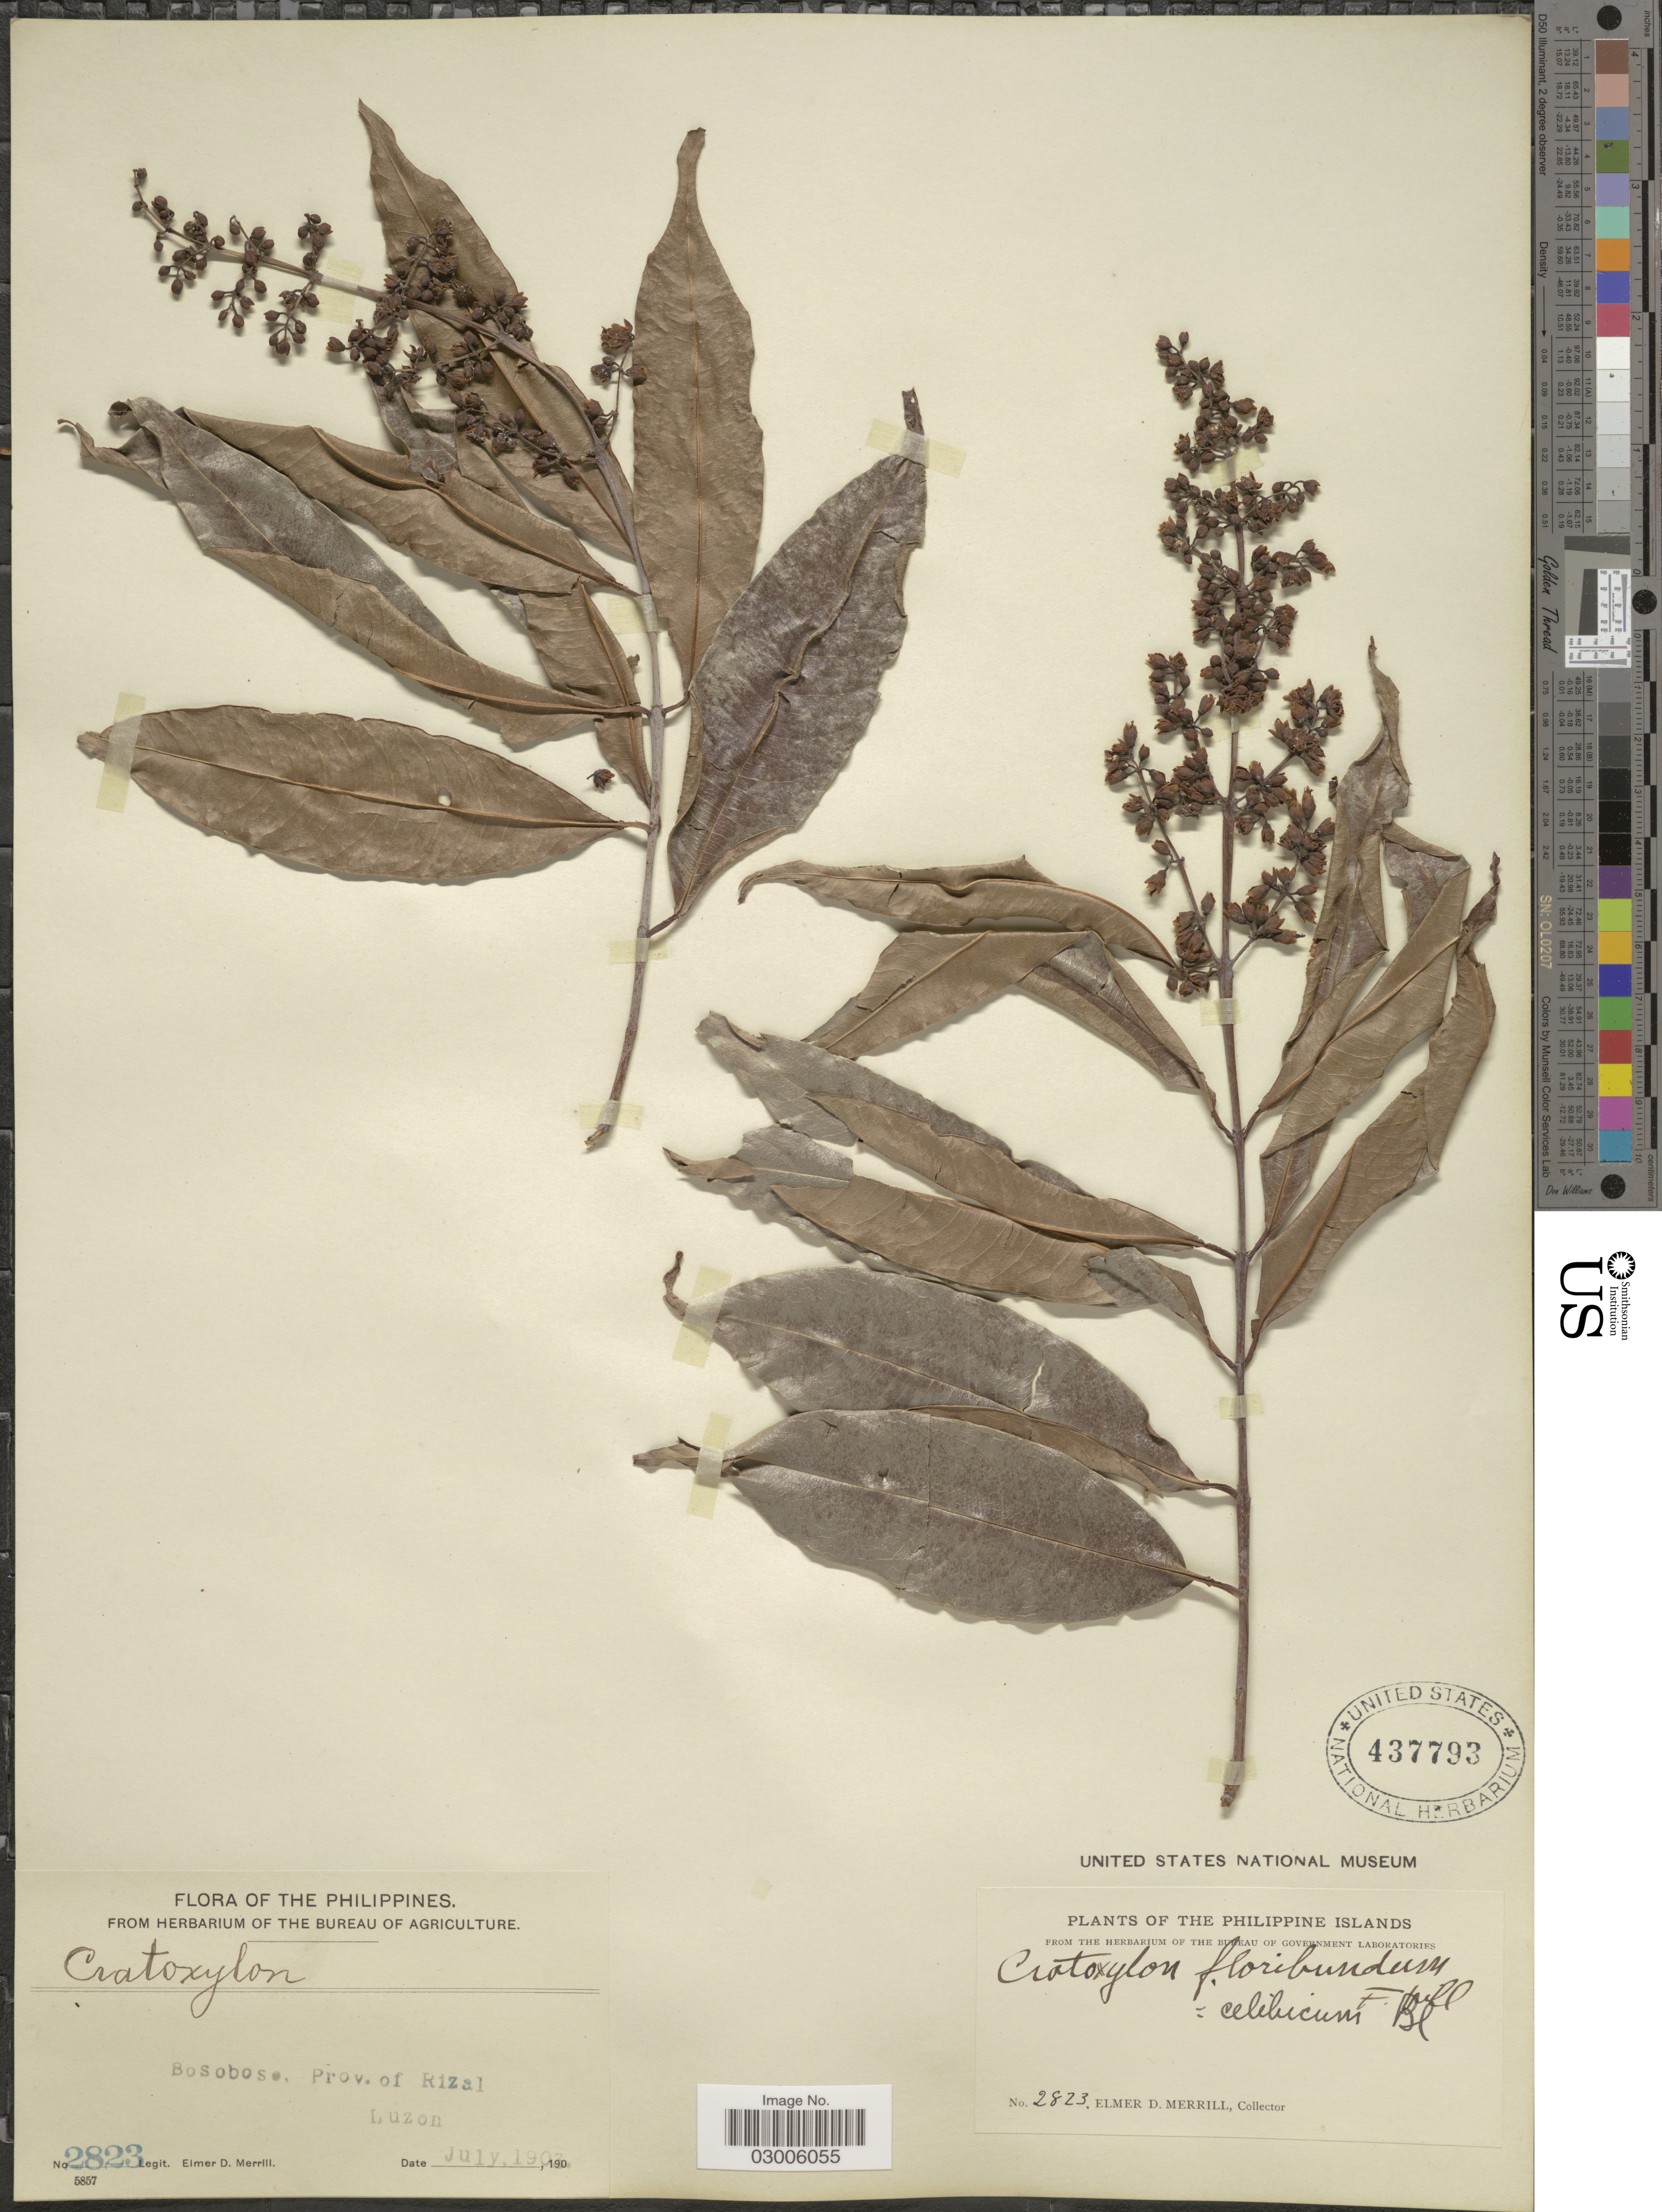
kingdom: Plantae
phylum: Tracheophyta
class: Magnoliopsida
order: Malpighiales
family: Hypericaceae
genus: Cratoxylum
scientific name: Cratoxylum celebicum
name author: Blume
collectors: E. D. Merrill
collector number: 2823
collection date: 1903-07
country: Philippines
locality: Bosoboso, Prov. of Rizal. Luzon.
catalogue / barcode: US 437793